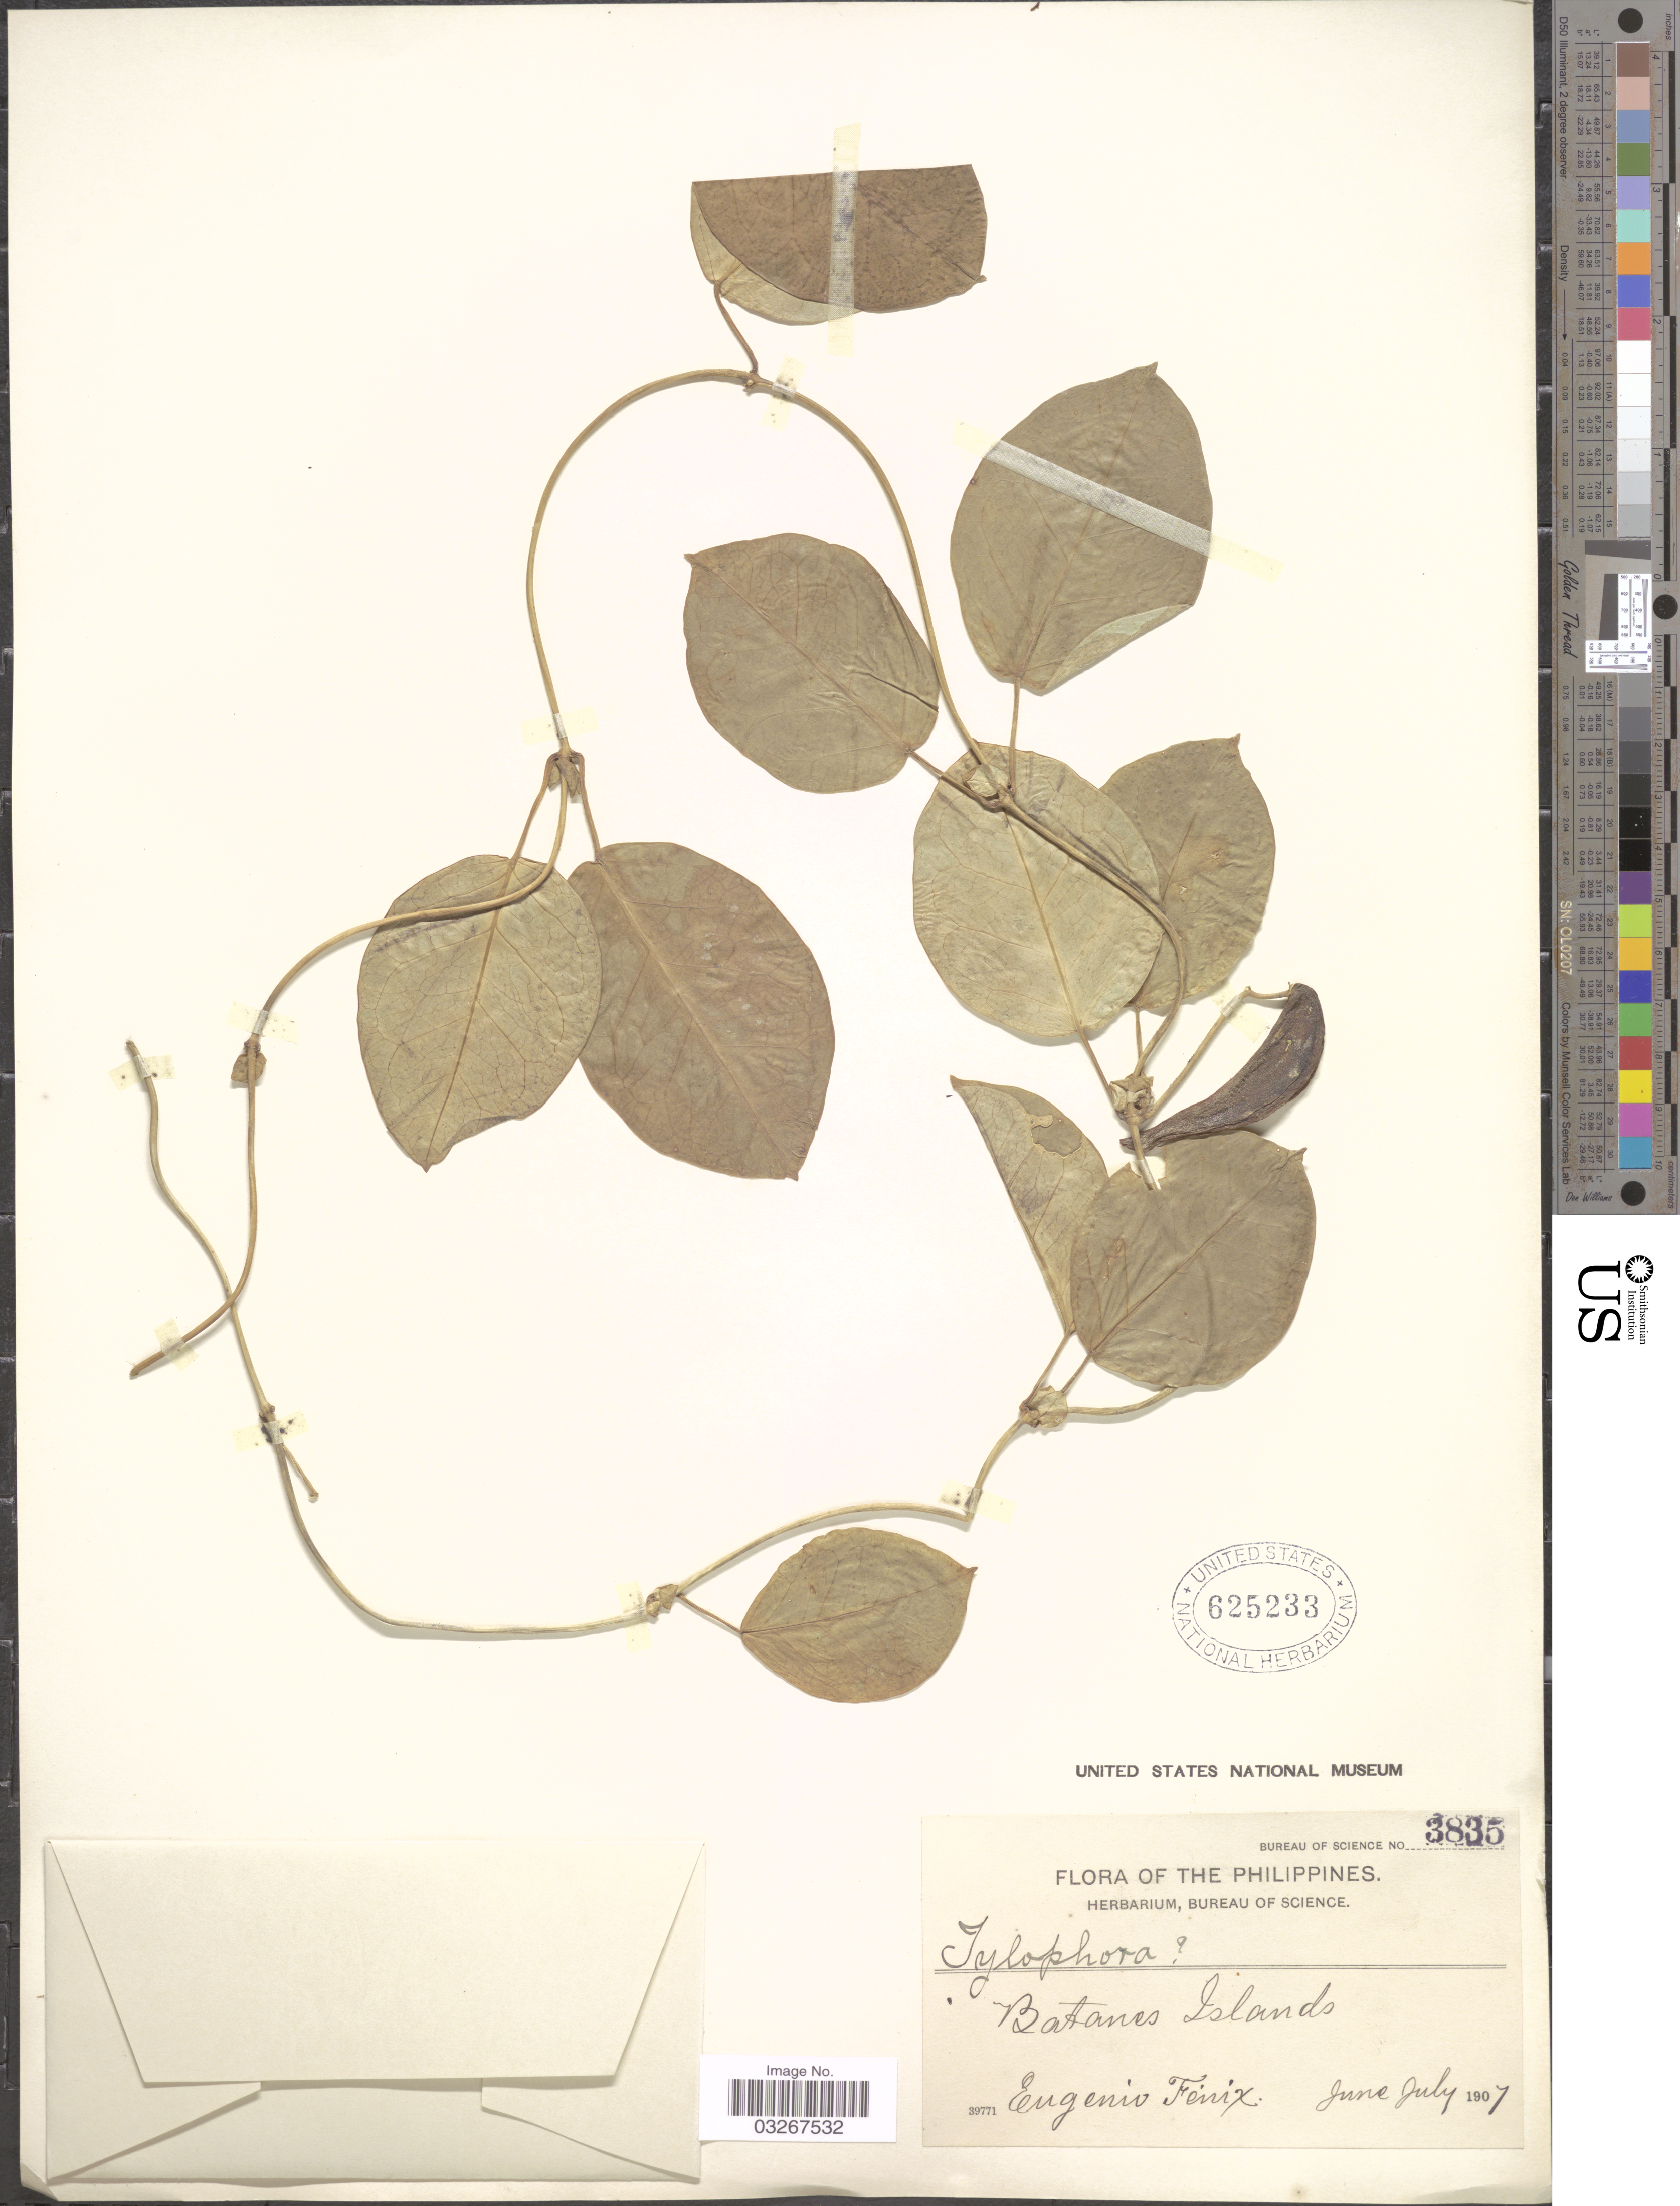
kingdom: Plantae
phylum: Tracheophyta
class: Magnoliopsida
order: Gentianales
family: Apocynaceae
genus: Tylophora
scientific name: Tylophora sp.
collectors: E. Fénix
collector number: Bureau of Science 3835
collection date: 1907-06/1907-07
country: Philippines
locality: Batanes Islands.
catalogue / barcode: US 625233